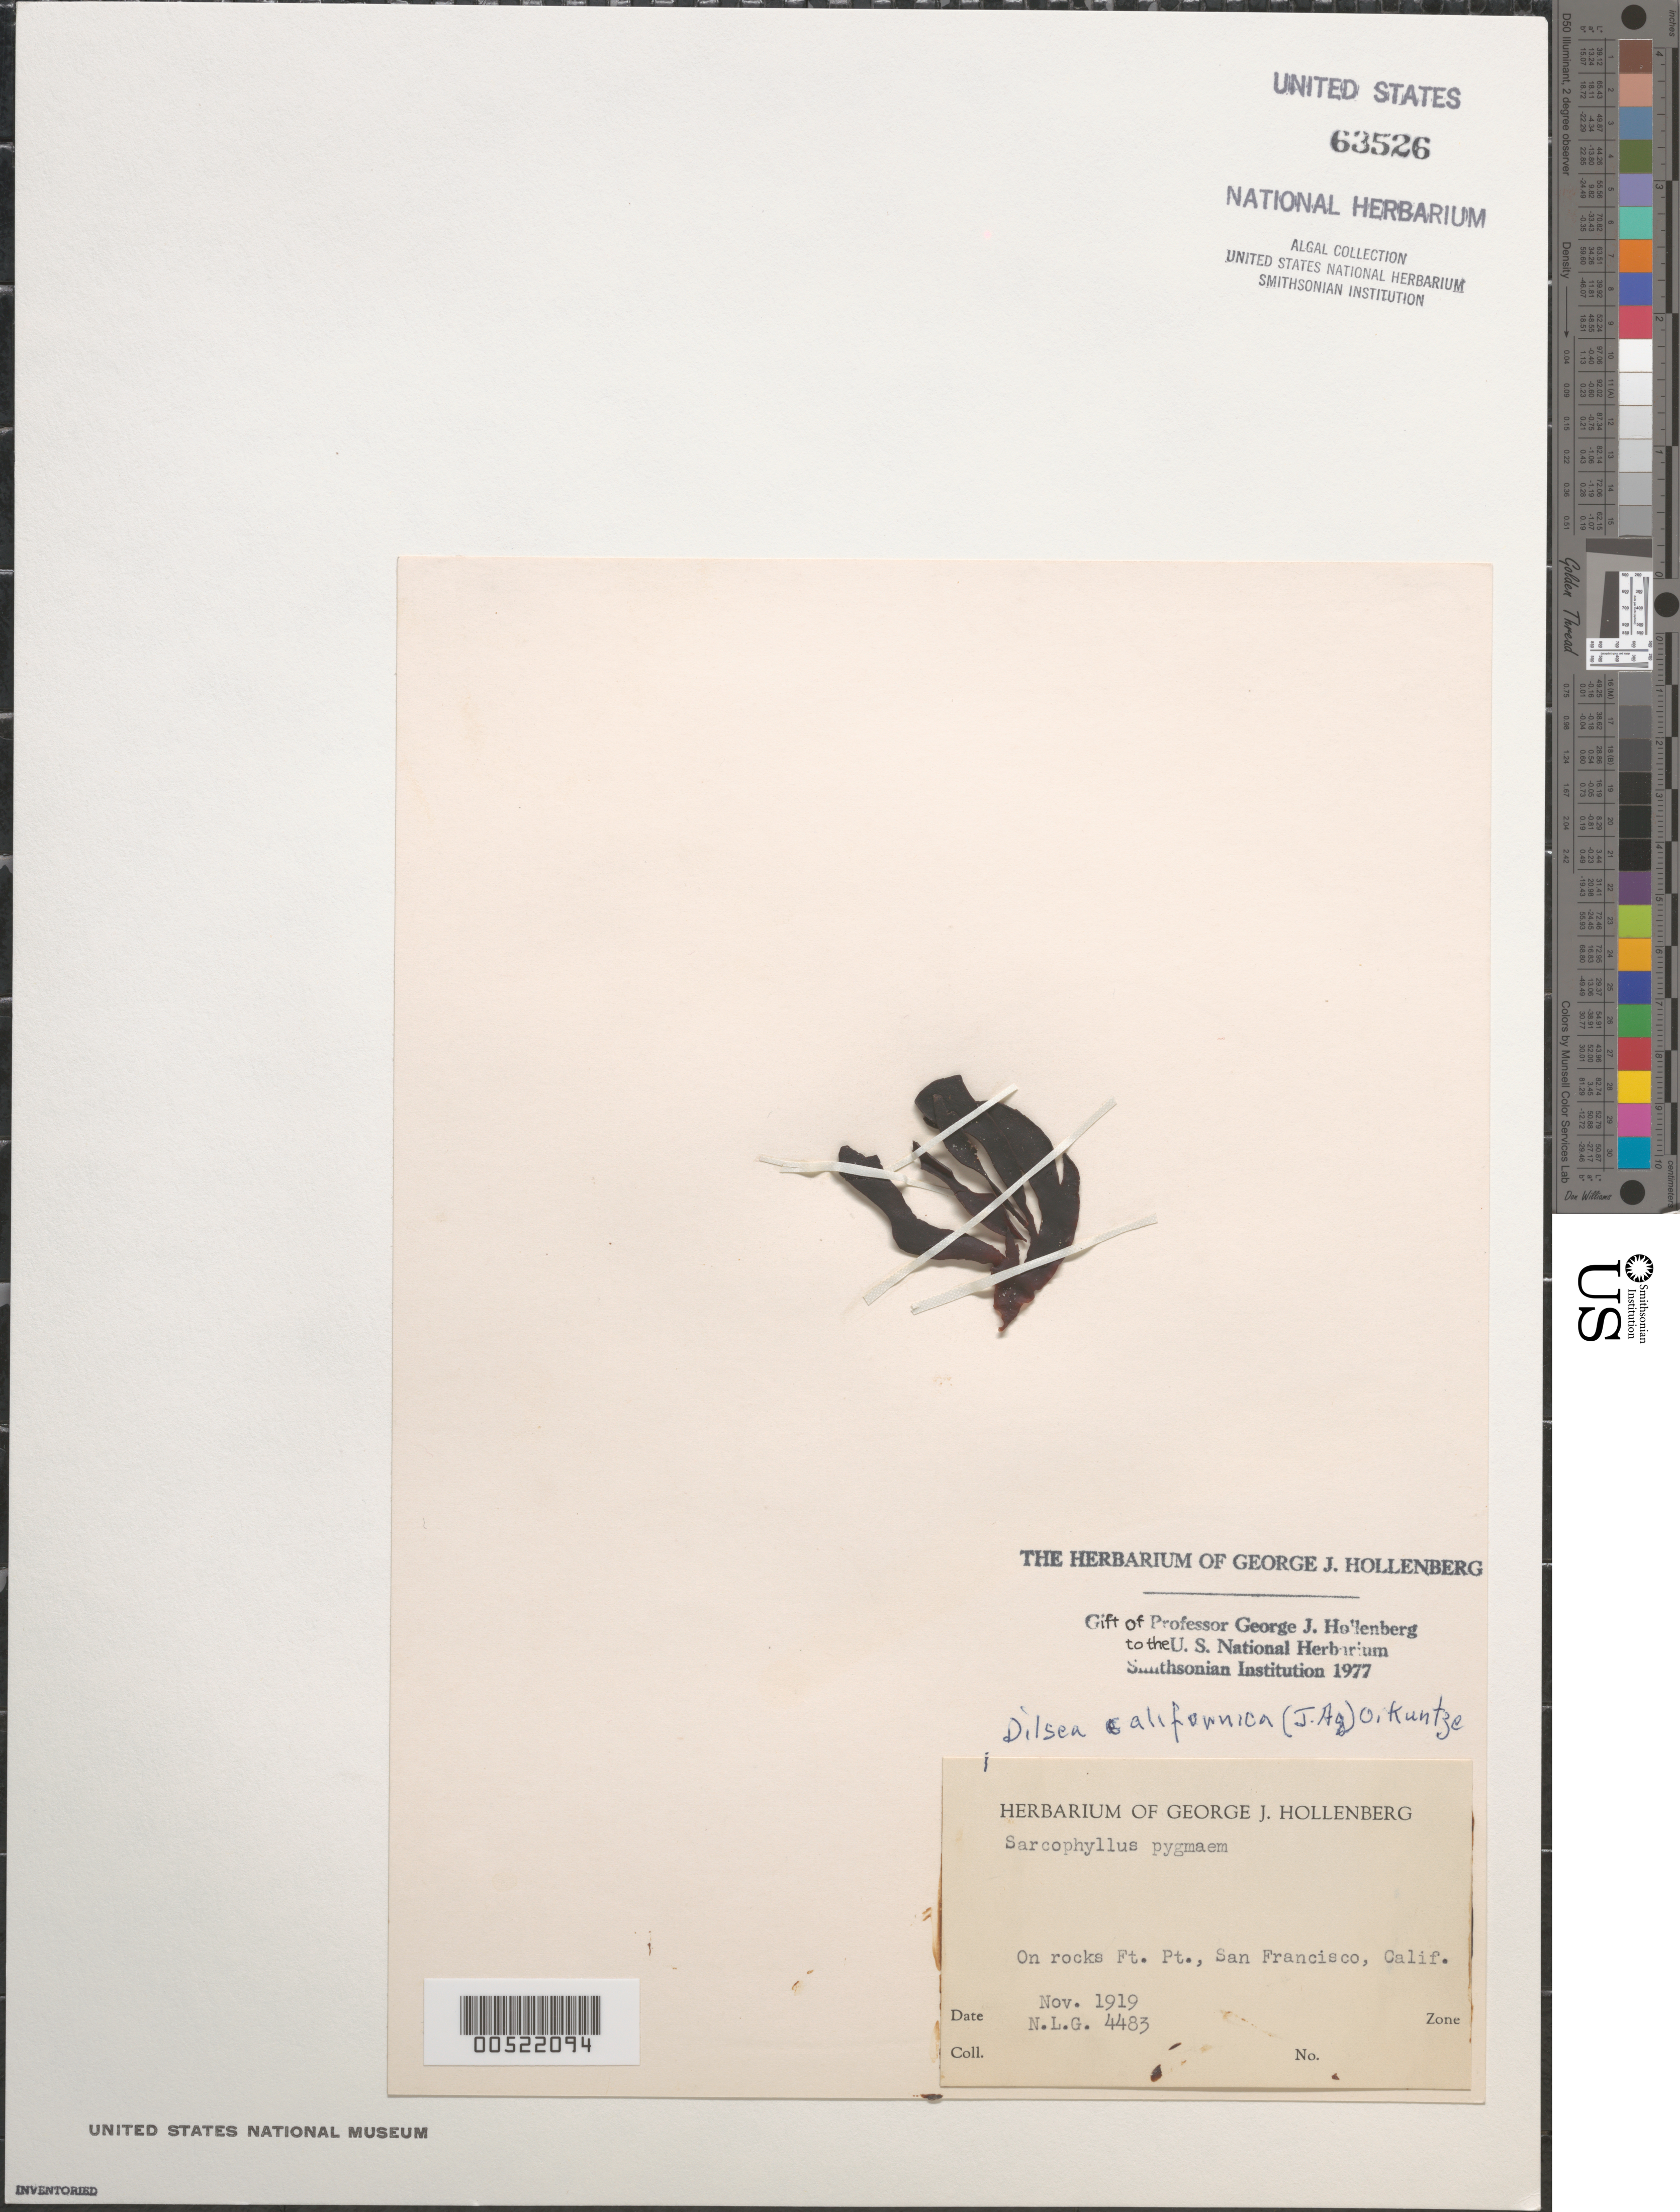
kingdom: Plantae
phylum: Rhodophyta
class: Florideophyceae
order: Gigartinales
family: Dumontiaceae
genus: Dilsea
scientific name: Dilsea californica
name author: (J. Agardh) Kuntze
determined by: Hollenberg, George J.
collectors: N. Gardner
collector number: NLG 4483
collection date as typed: Nov 1919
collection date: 1919-11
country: United States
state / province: California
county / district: San Francisco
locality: San Francisco, Fort Point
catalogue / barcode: US 63526